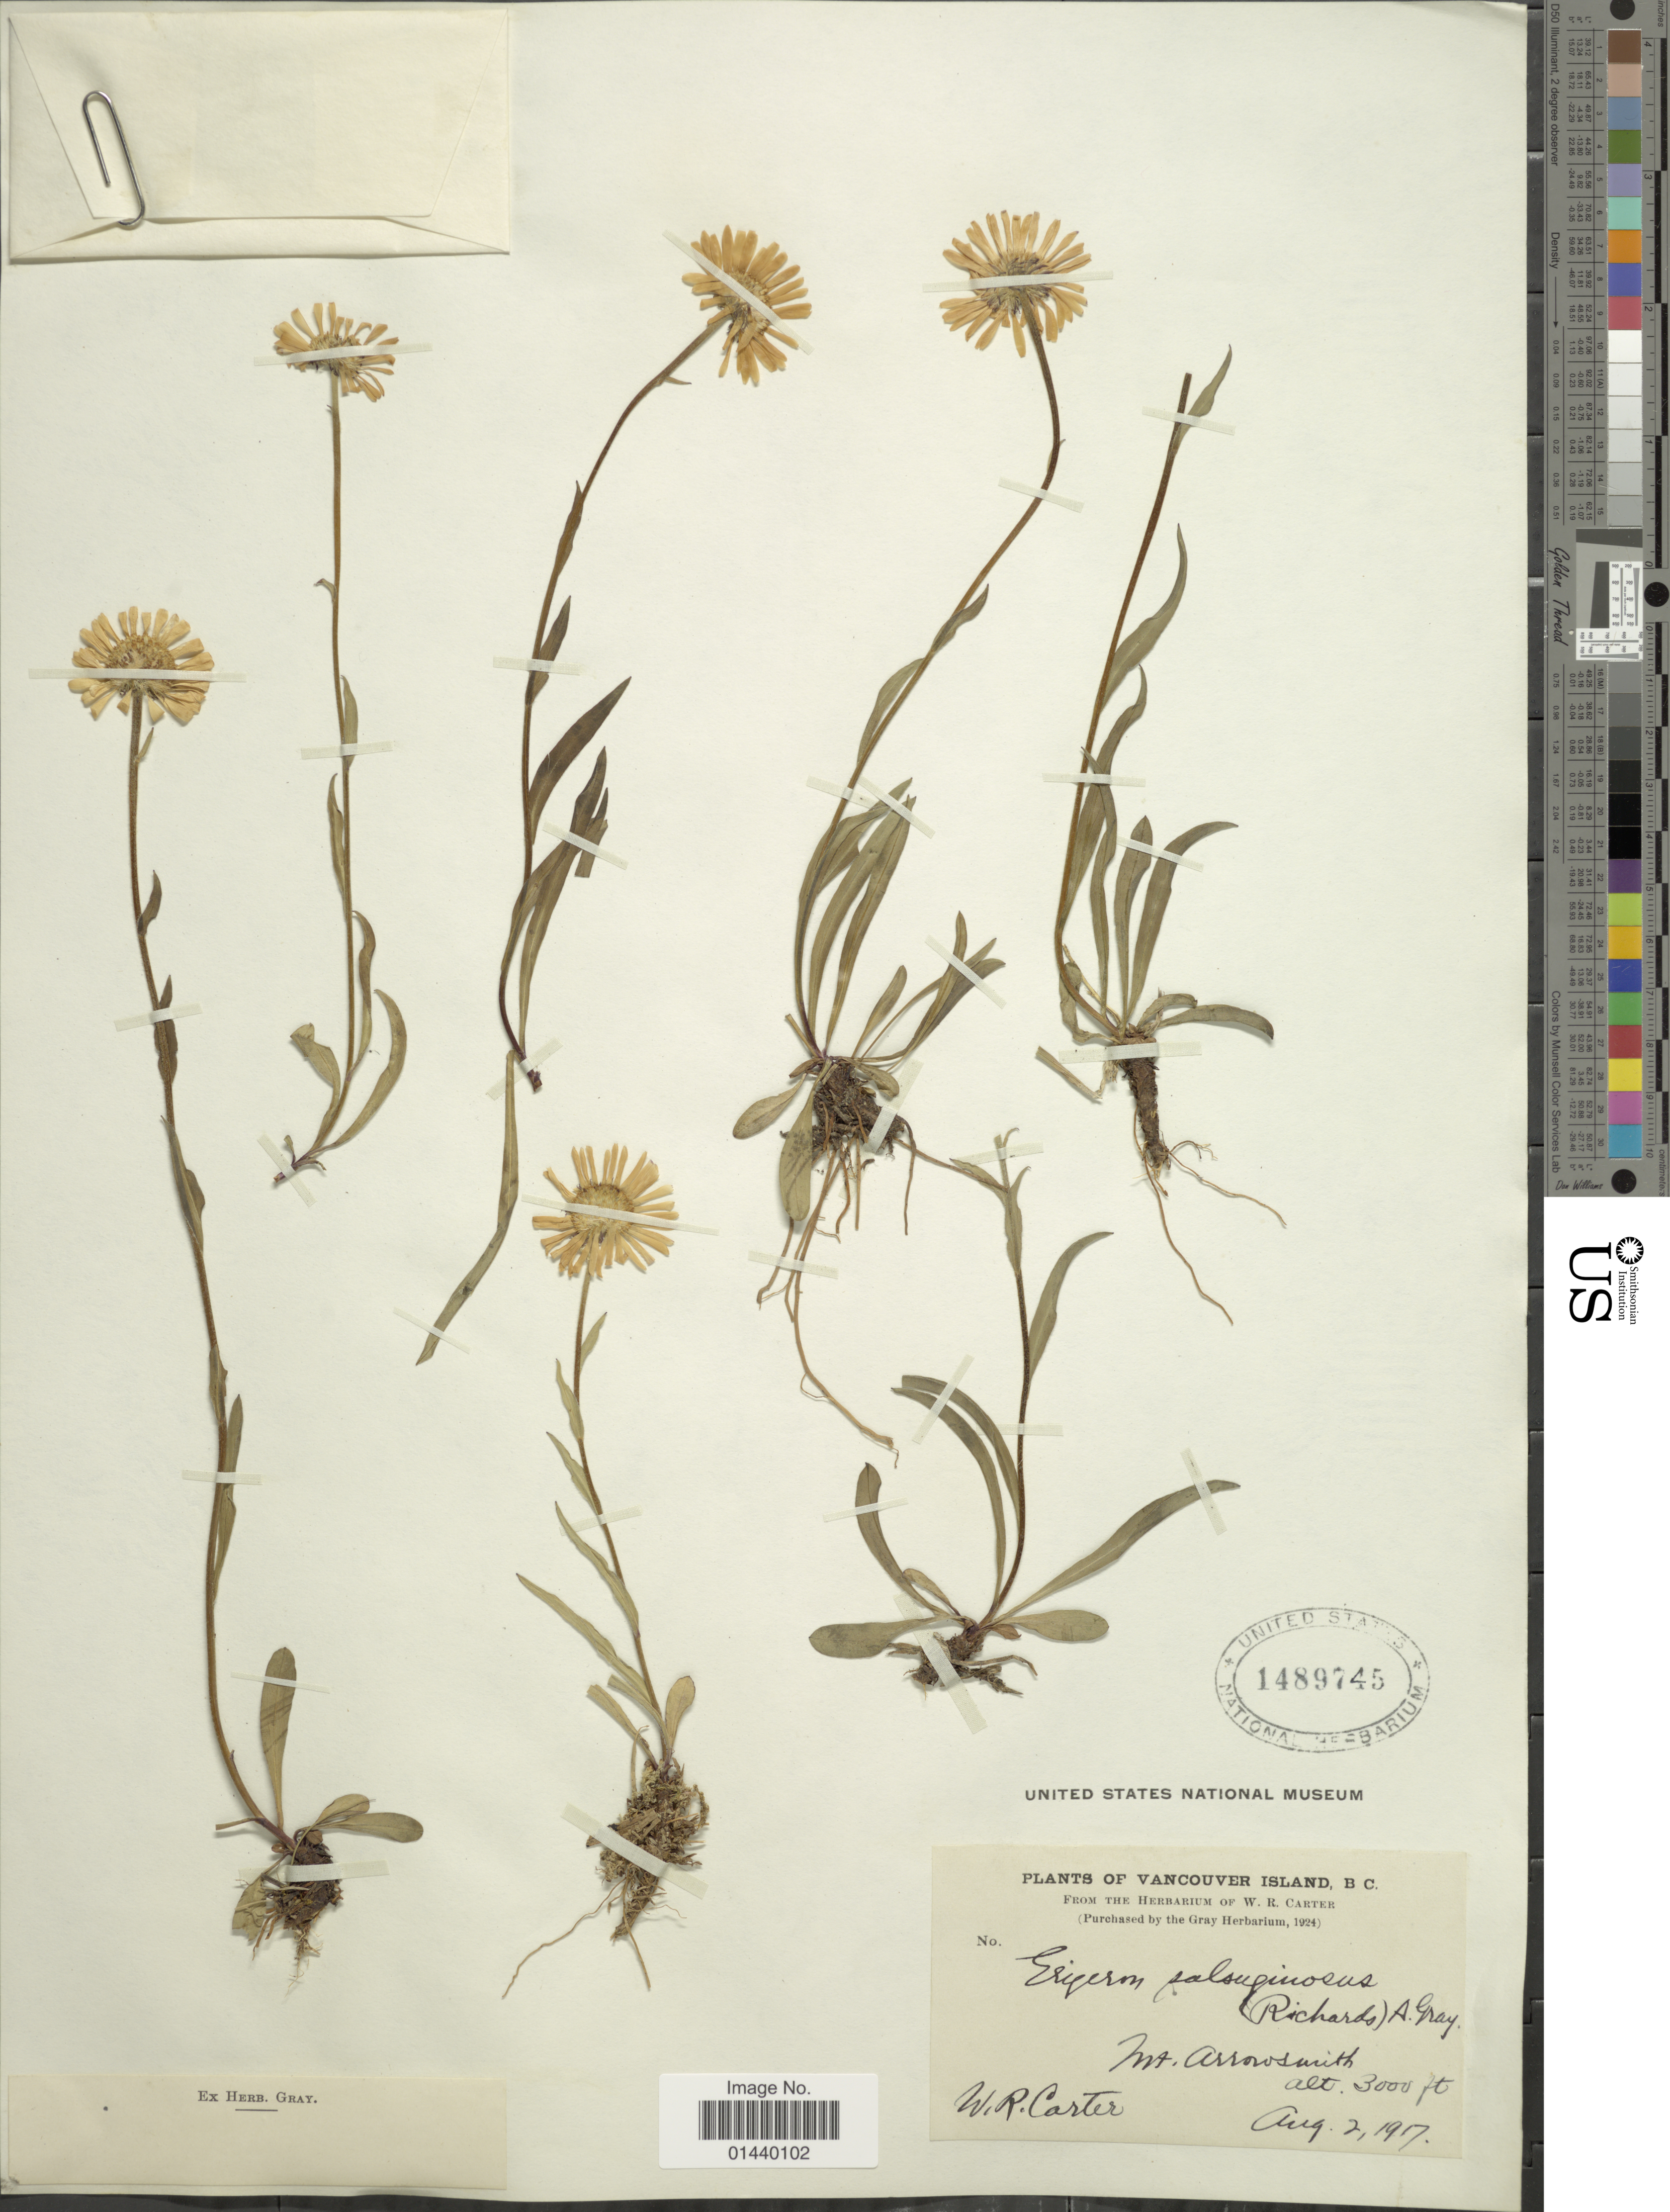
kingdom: Plantae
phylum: Tracheophyta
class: Magnoliopsida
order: Asterales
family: Asteraceae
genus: Erigeron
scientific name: Erigeron salsuginosus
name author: (Richardson ex R. Br.) A. Gray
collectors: W. R. Carter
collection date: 1917-08-02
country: Canada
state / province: British Columbia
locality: Vancouver Island, B C. Mt. Arrosmith.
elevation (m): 914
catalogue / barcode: US 1489745